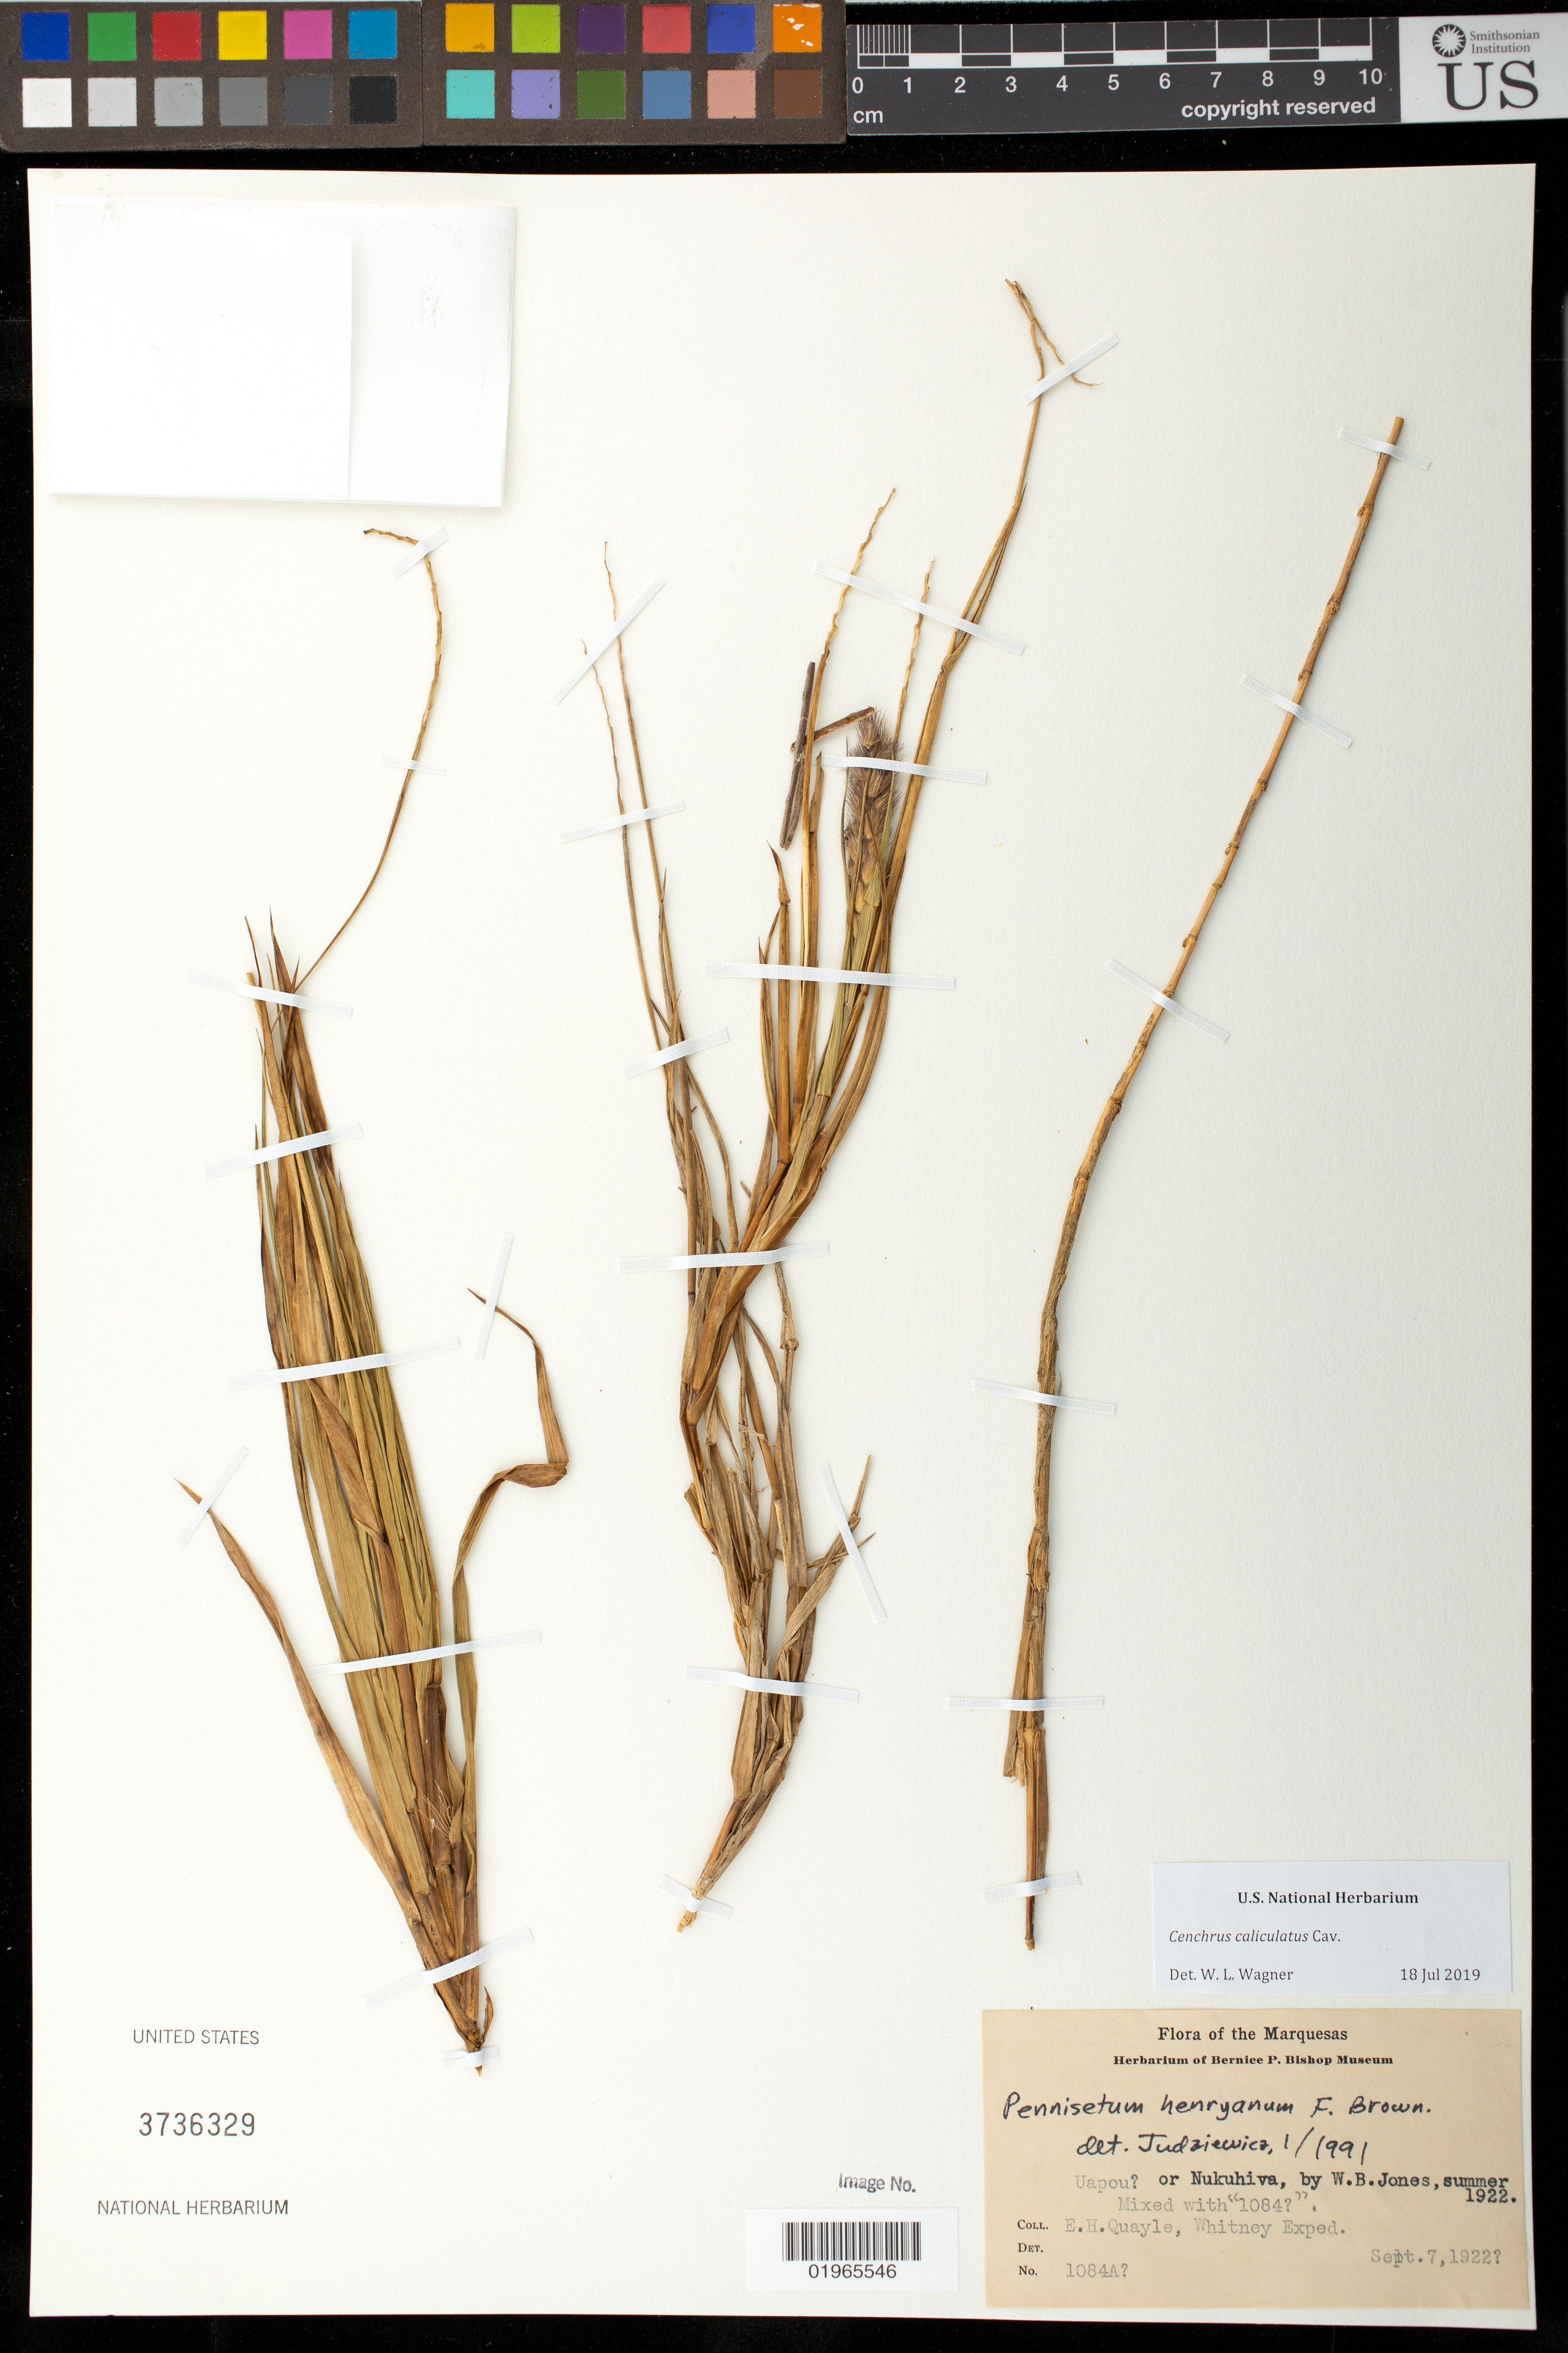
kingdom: Plantae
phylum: Tracheophyta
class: Liliopsida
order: Poales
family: Poaceae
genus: Cenchrus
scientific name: Cenchrus caliculatus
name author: Cav.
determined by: Wagner, W. L., (BOT), Smithsonian Institution - National Museum of Natural History (UNITED STATES)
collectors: E. Quayle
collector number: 1084A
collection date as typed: Sept. 7, 1922?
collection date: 1922-09-07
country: French Polynesia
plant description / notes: Formerly mixed with 1084, but separated when mounted.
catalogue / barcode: US 3736332